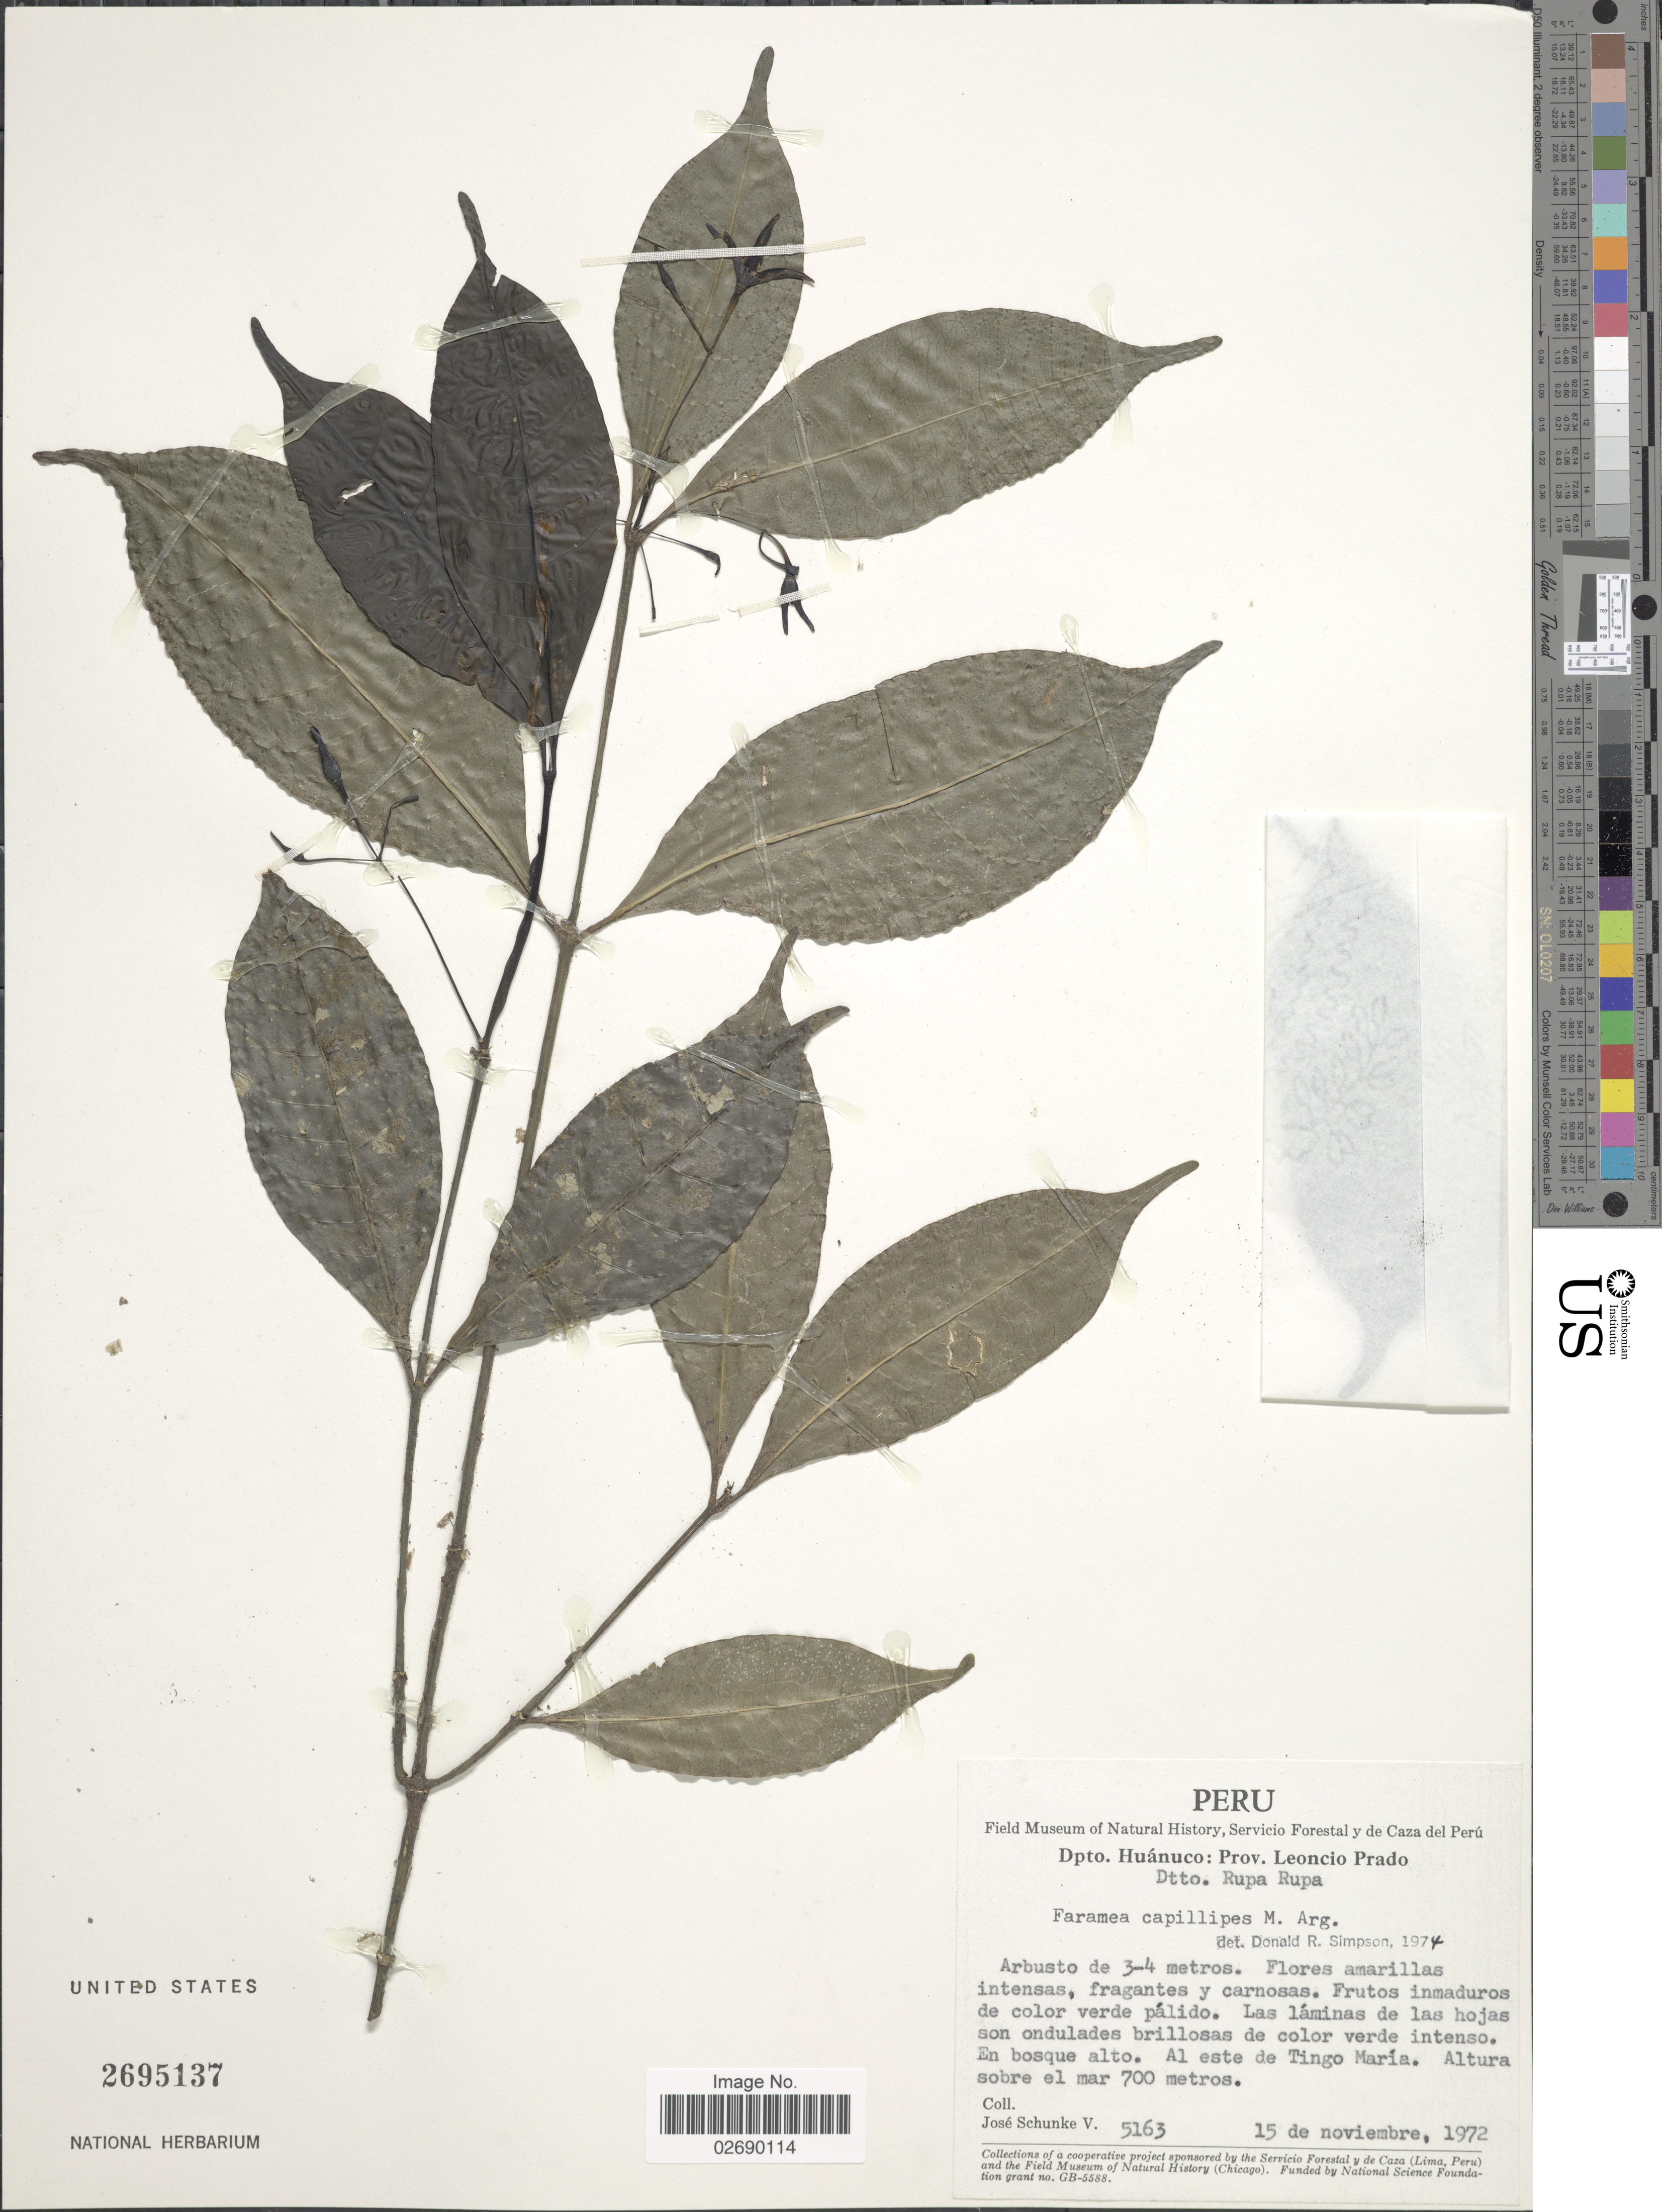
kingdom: Plantae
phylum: Tracheophyta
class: Magnoliopsida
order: Gentianales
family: Rubiaceae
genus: Faramea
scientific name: Faramea capillipes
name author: Müll. Arg.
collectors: J. Schunke Vigo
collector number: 5163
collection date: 1972-11-15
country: Peru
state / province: Huánuco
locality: Prov. Leoncia Prado. Dtto. Rupa Rupa. Al este de Tingo Maria.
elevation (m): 700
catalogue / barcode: US 2695137